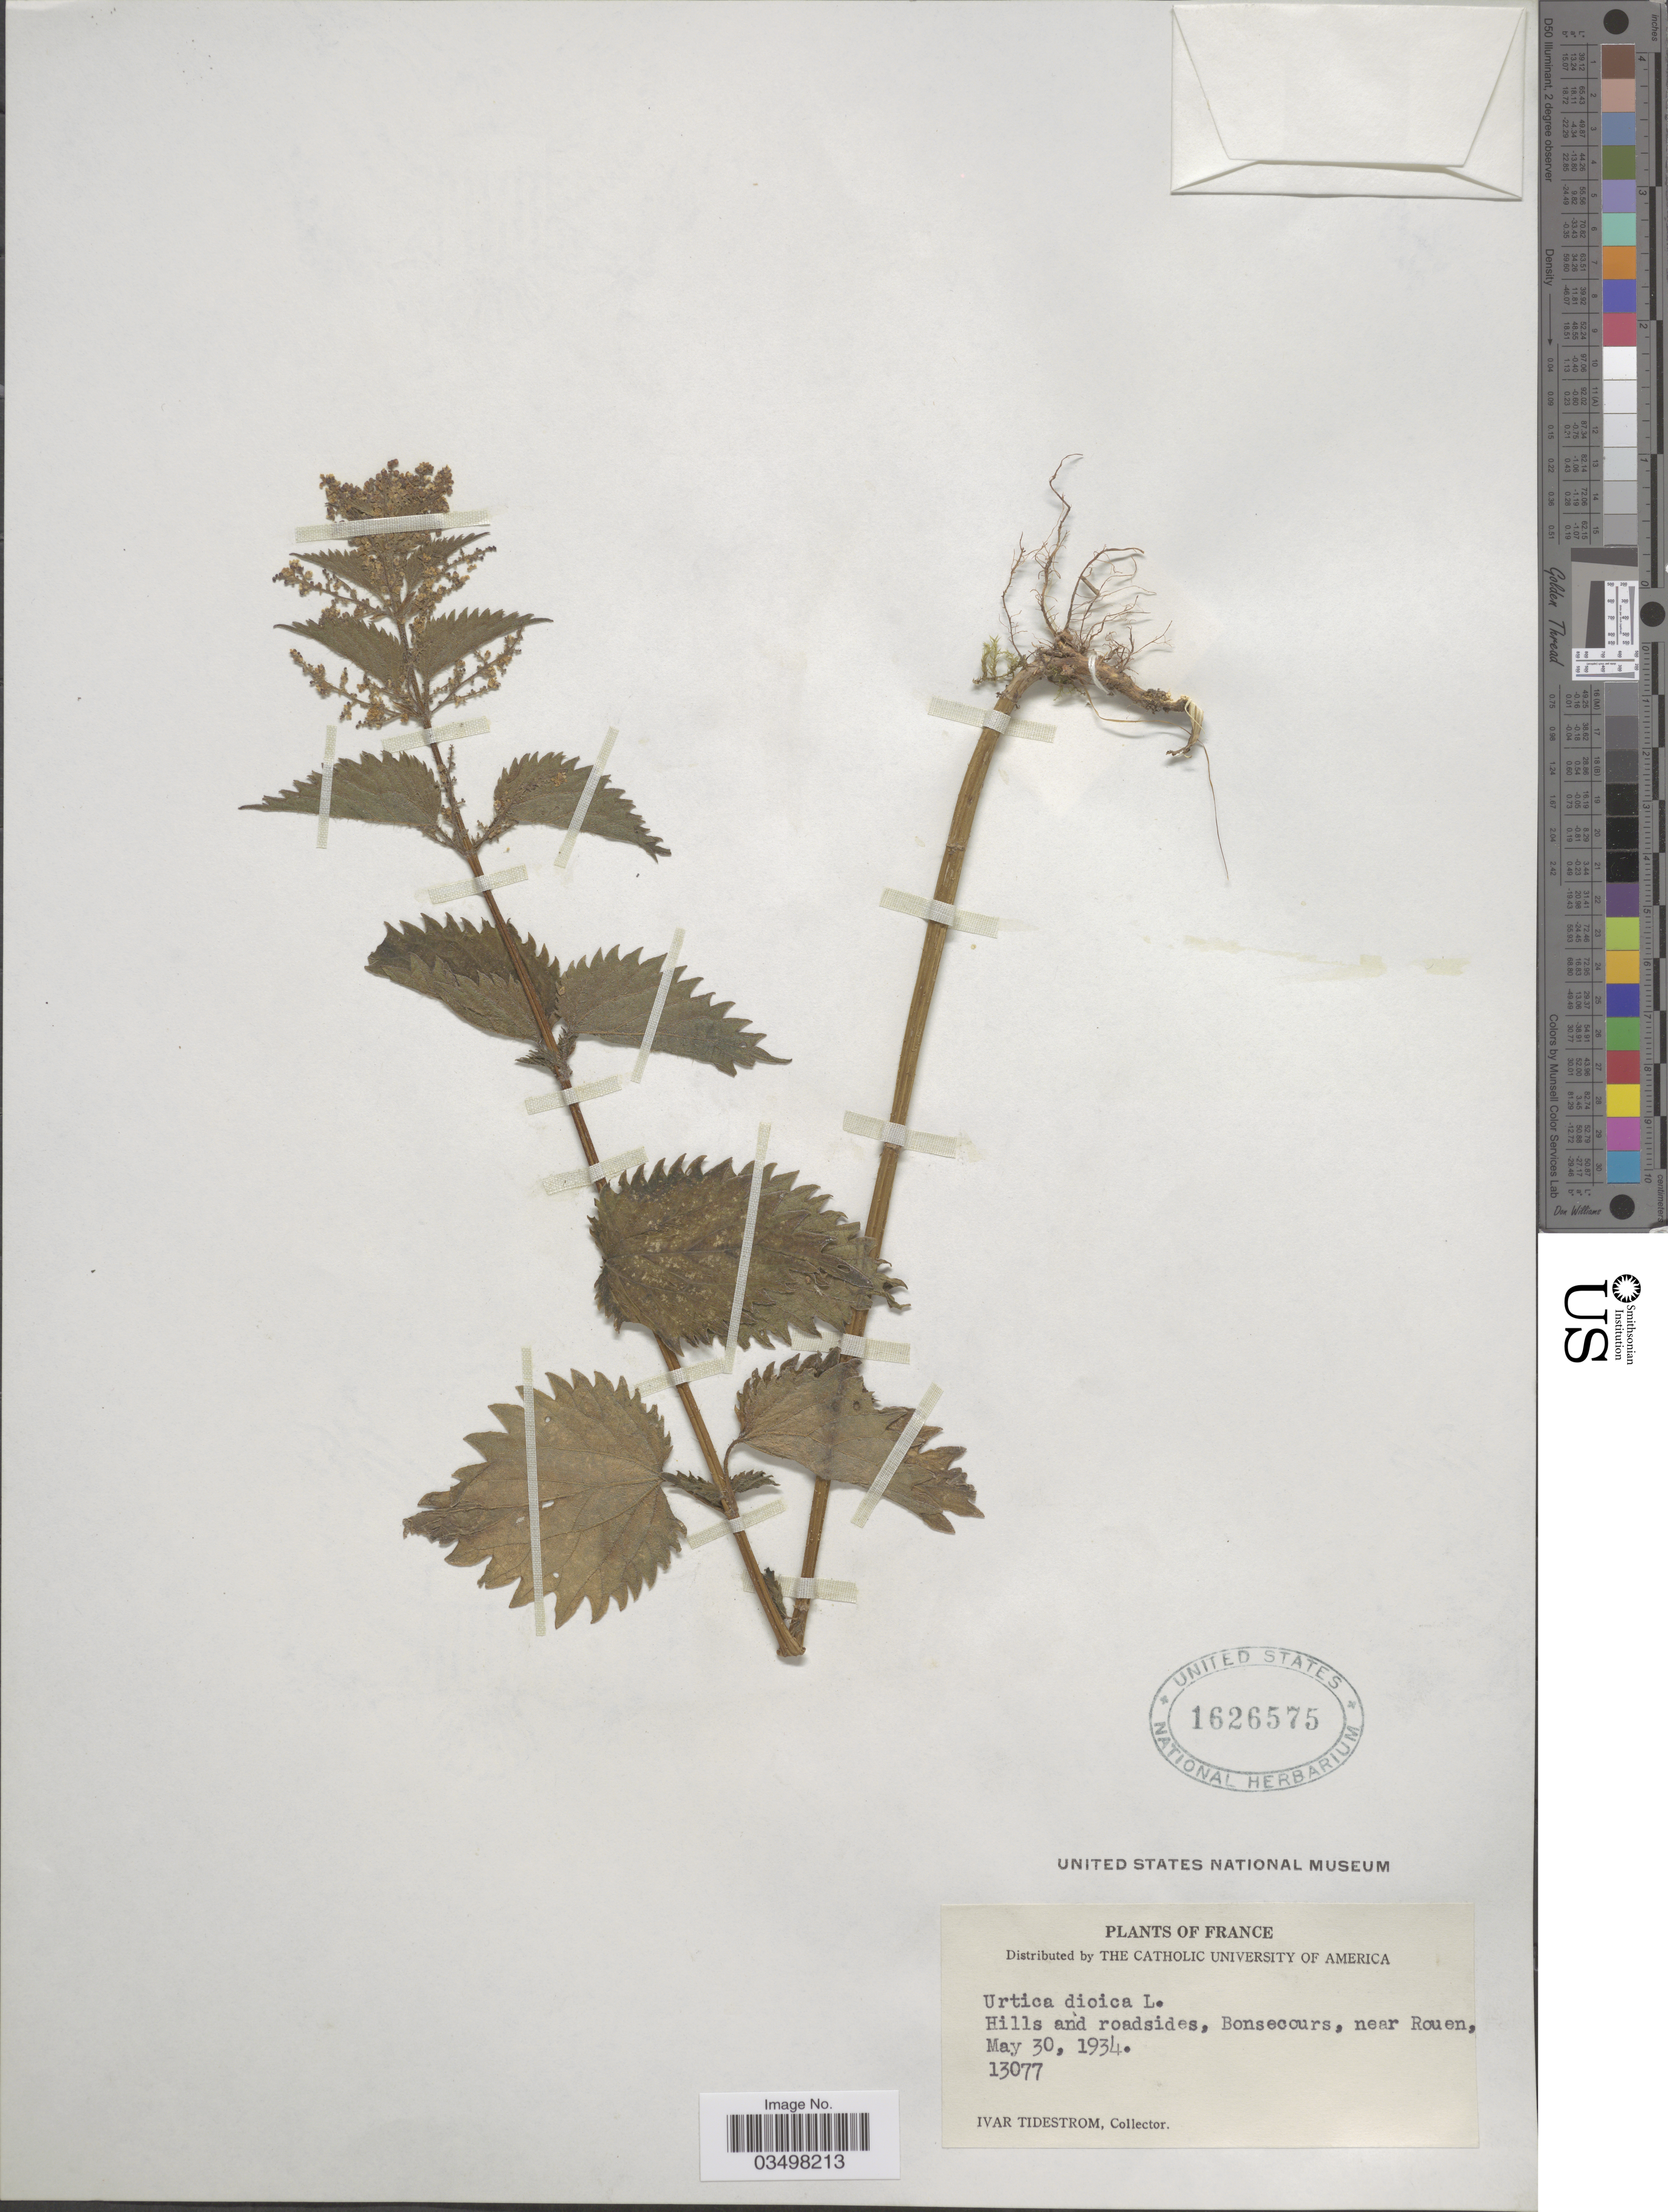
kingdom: Plantae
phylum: Tracheophyta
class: Magnoliopsida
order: Rosales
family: Urticaceae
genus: Urtica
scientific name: Urtica dioica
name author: L.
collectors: I. F. Tidestrom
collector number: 13077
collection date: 1934-05-30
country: France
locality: Hills and roadsides, Bonsecours, near Rouen.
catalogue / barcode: US 1626575